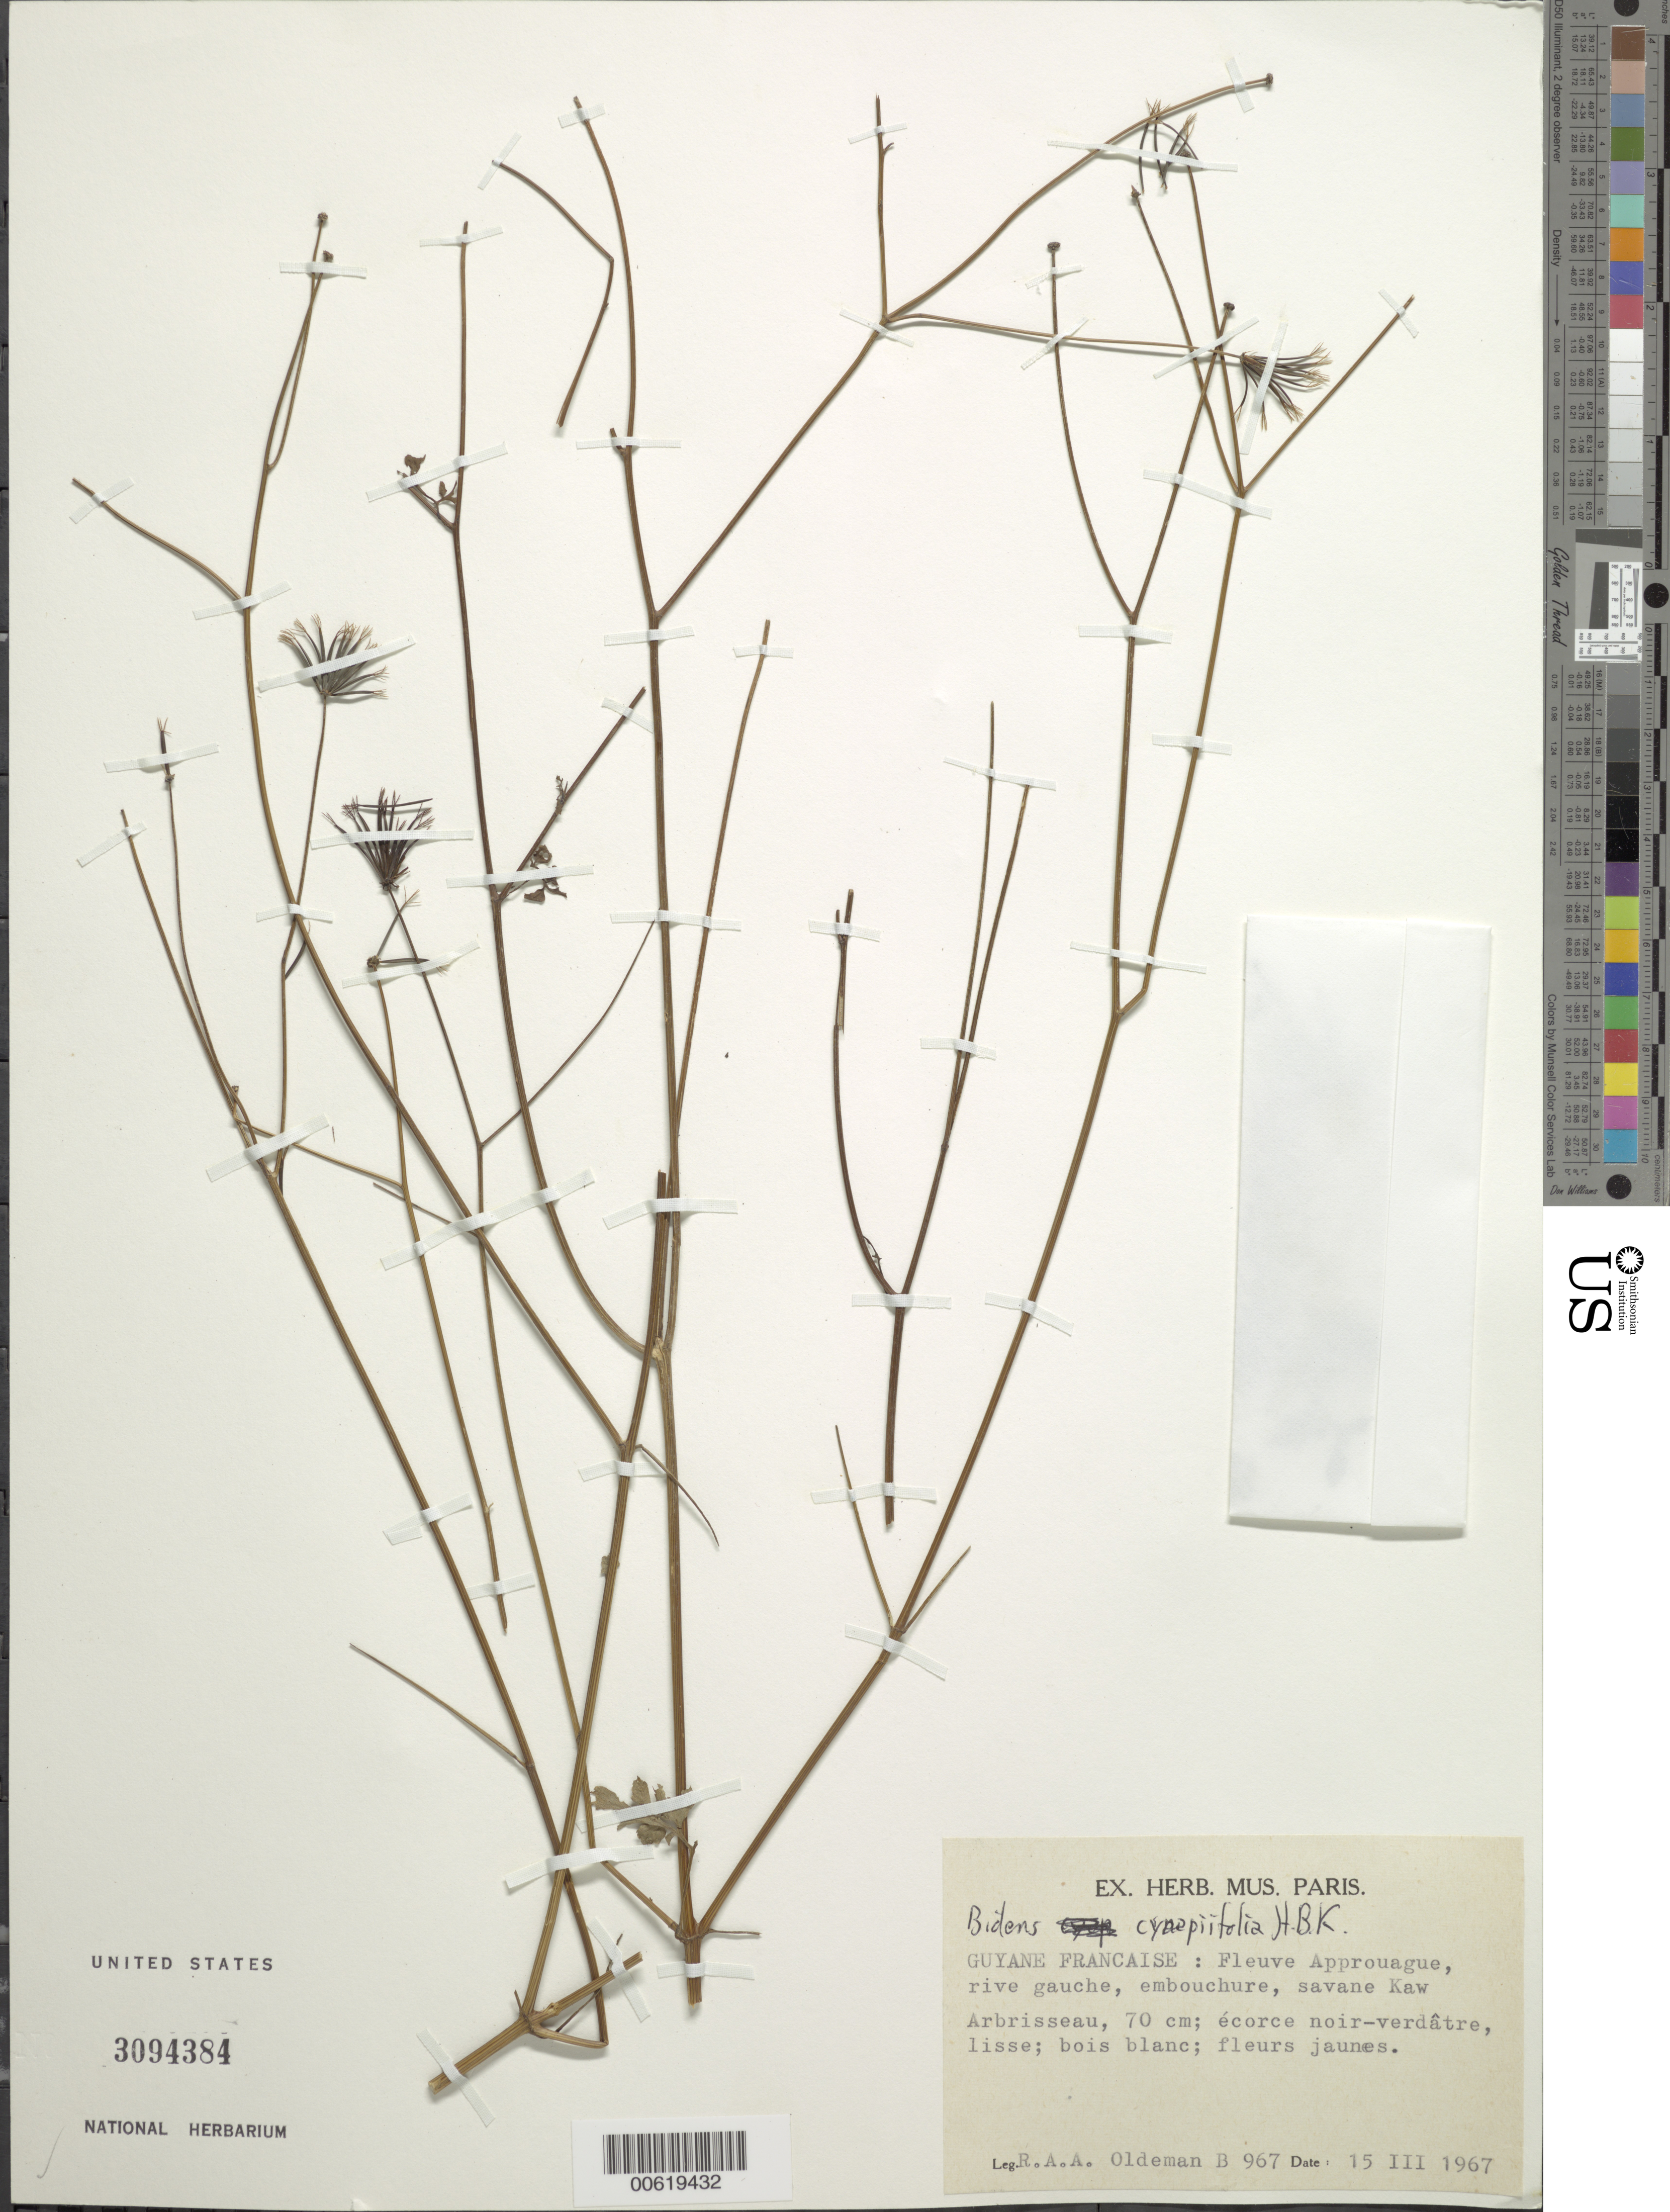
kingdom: Plantae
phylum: Tracheophyta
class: Magnoliopsida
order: Asterales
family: Asteraceae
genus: Bidens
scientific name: Bidens cynapiifolia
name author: Kunth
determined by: Robinson, Harold E., (US)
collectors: R. Oldeman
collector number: B 967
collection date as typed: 15-Mar-67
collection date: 1967-03-15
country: French Guiana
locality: Approuague R., savane Kaw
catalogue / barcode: US 3094384